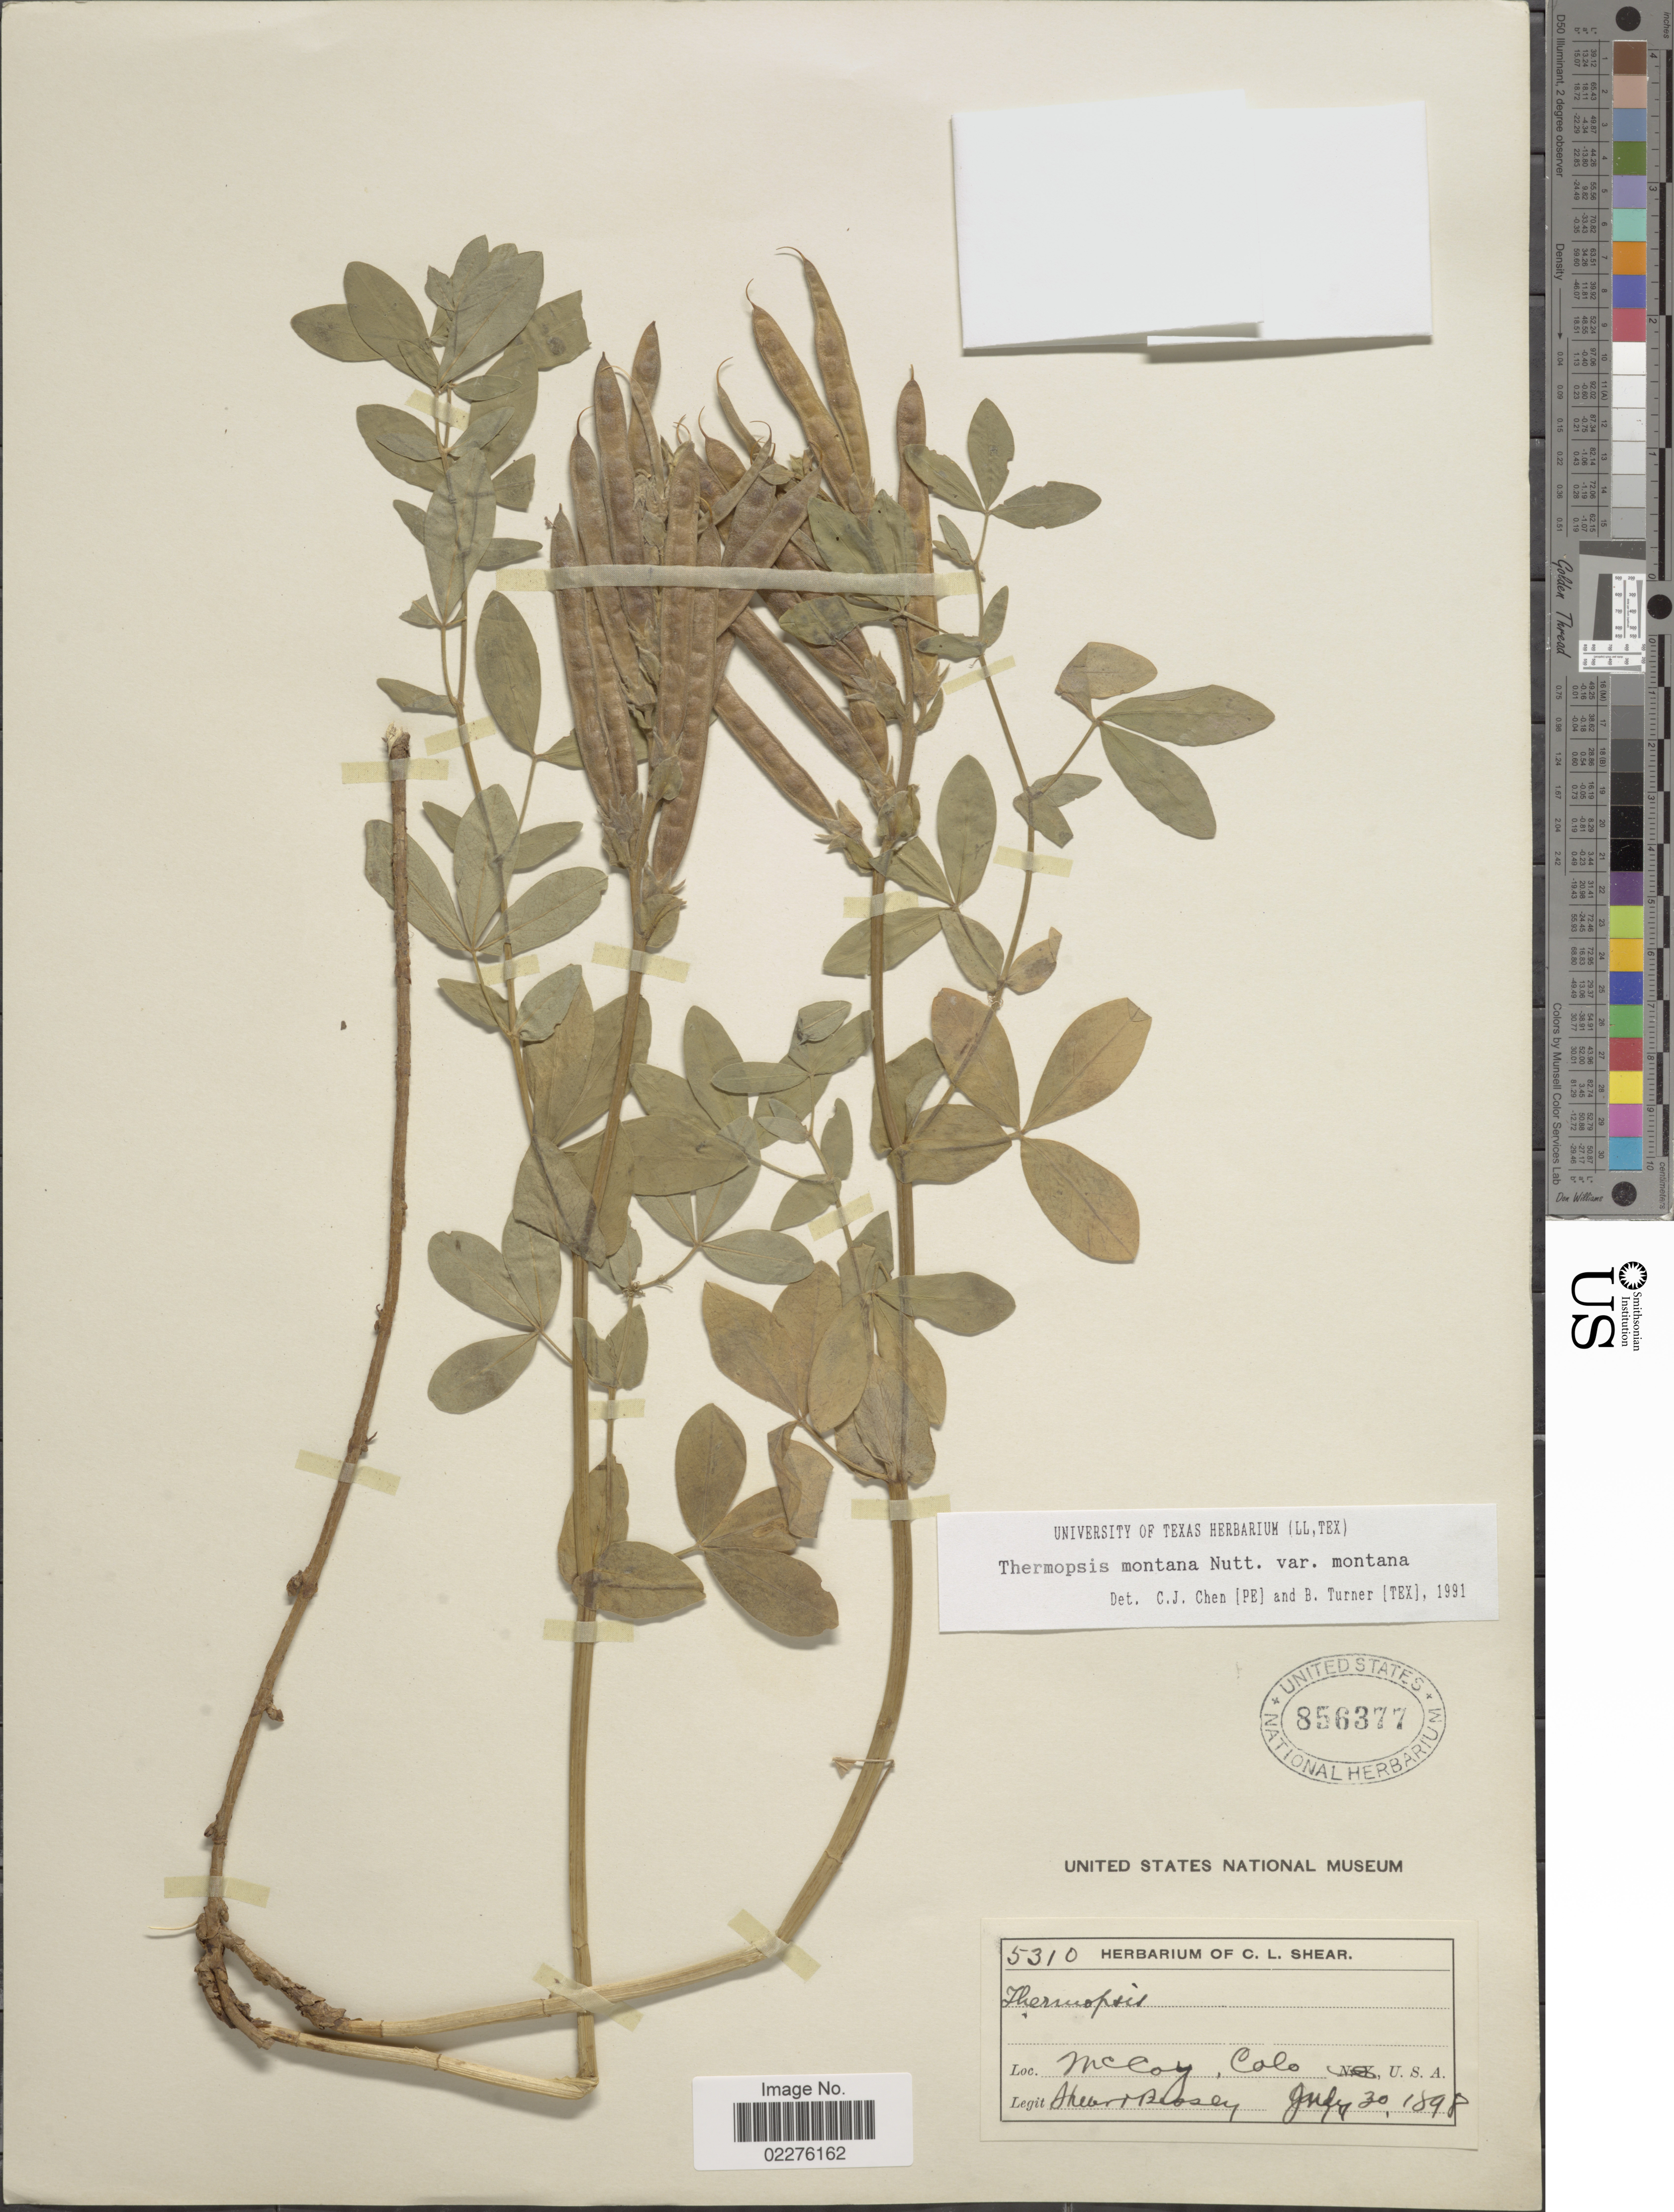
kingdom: Plantae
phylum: Tracheophyta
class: Magnoliopsida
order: Fabales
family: Fabaceae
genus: Thermopsis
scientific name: Thermopsis montana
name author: Nutt.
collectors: C. L. Shear & -. Bessey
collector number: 5310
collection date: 1898-07-30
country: United States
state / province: Colorado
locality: McCoy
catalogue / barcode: US 856377